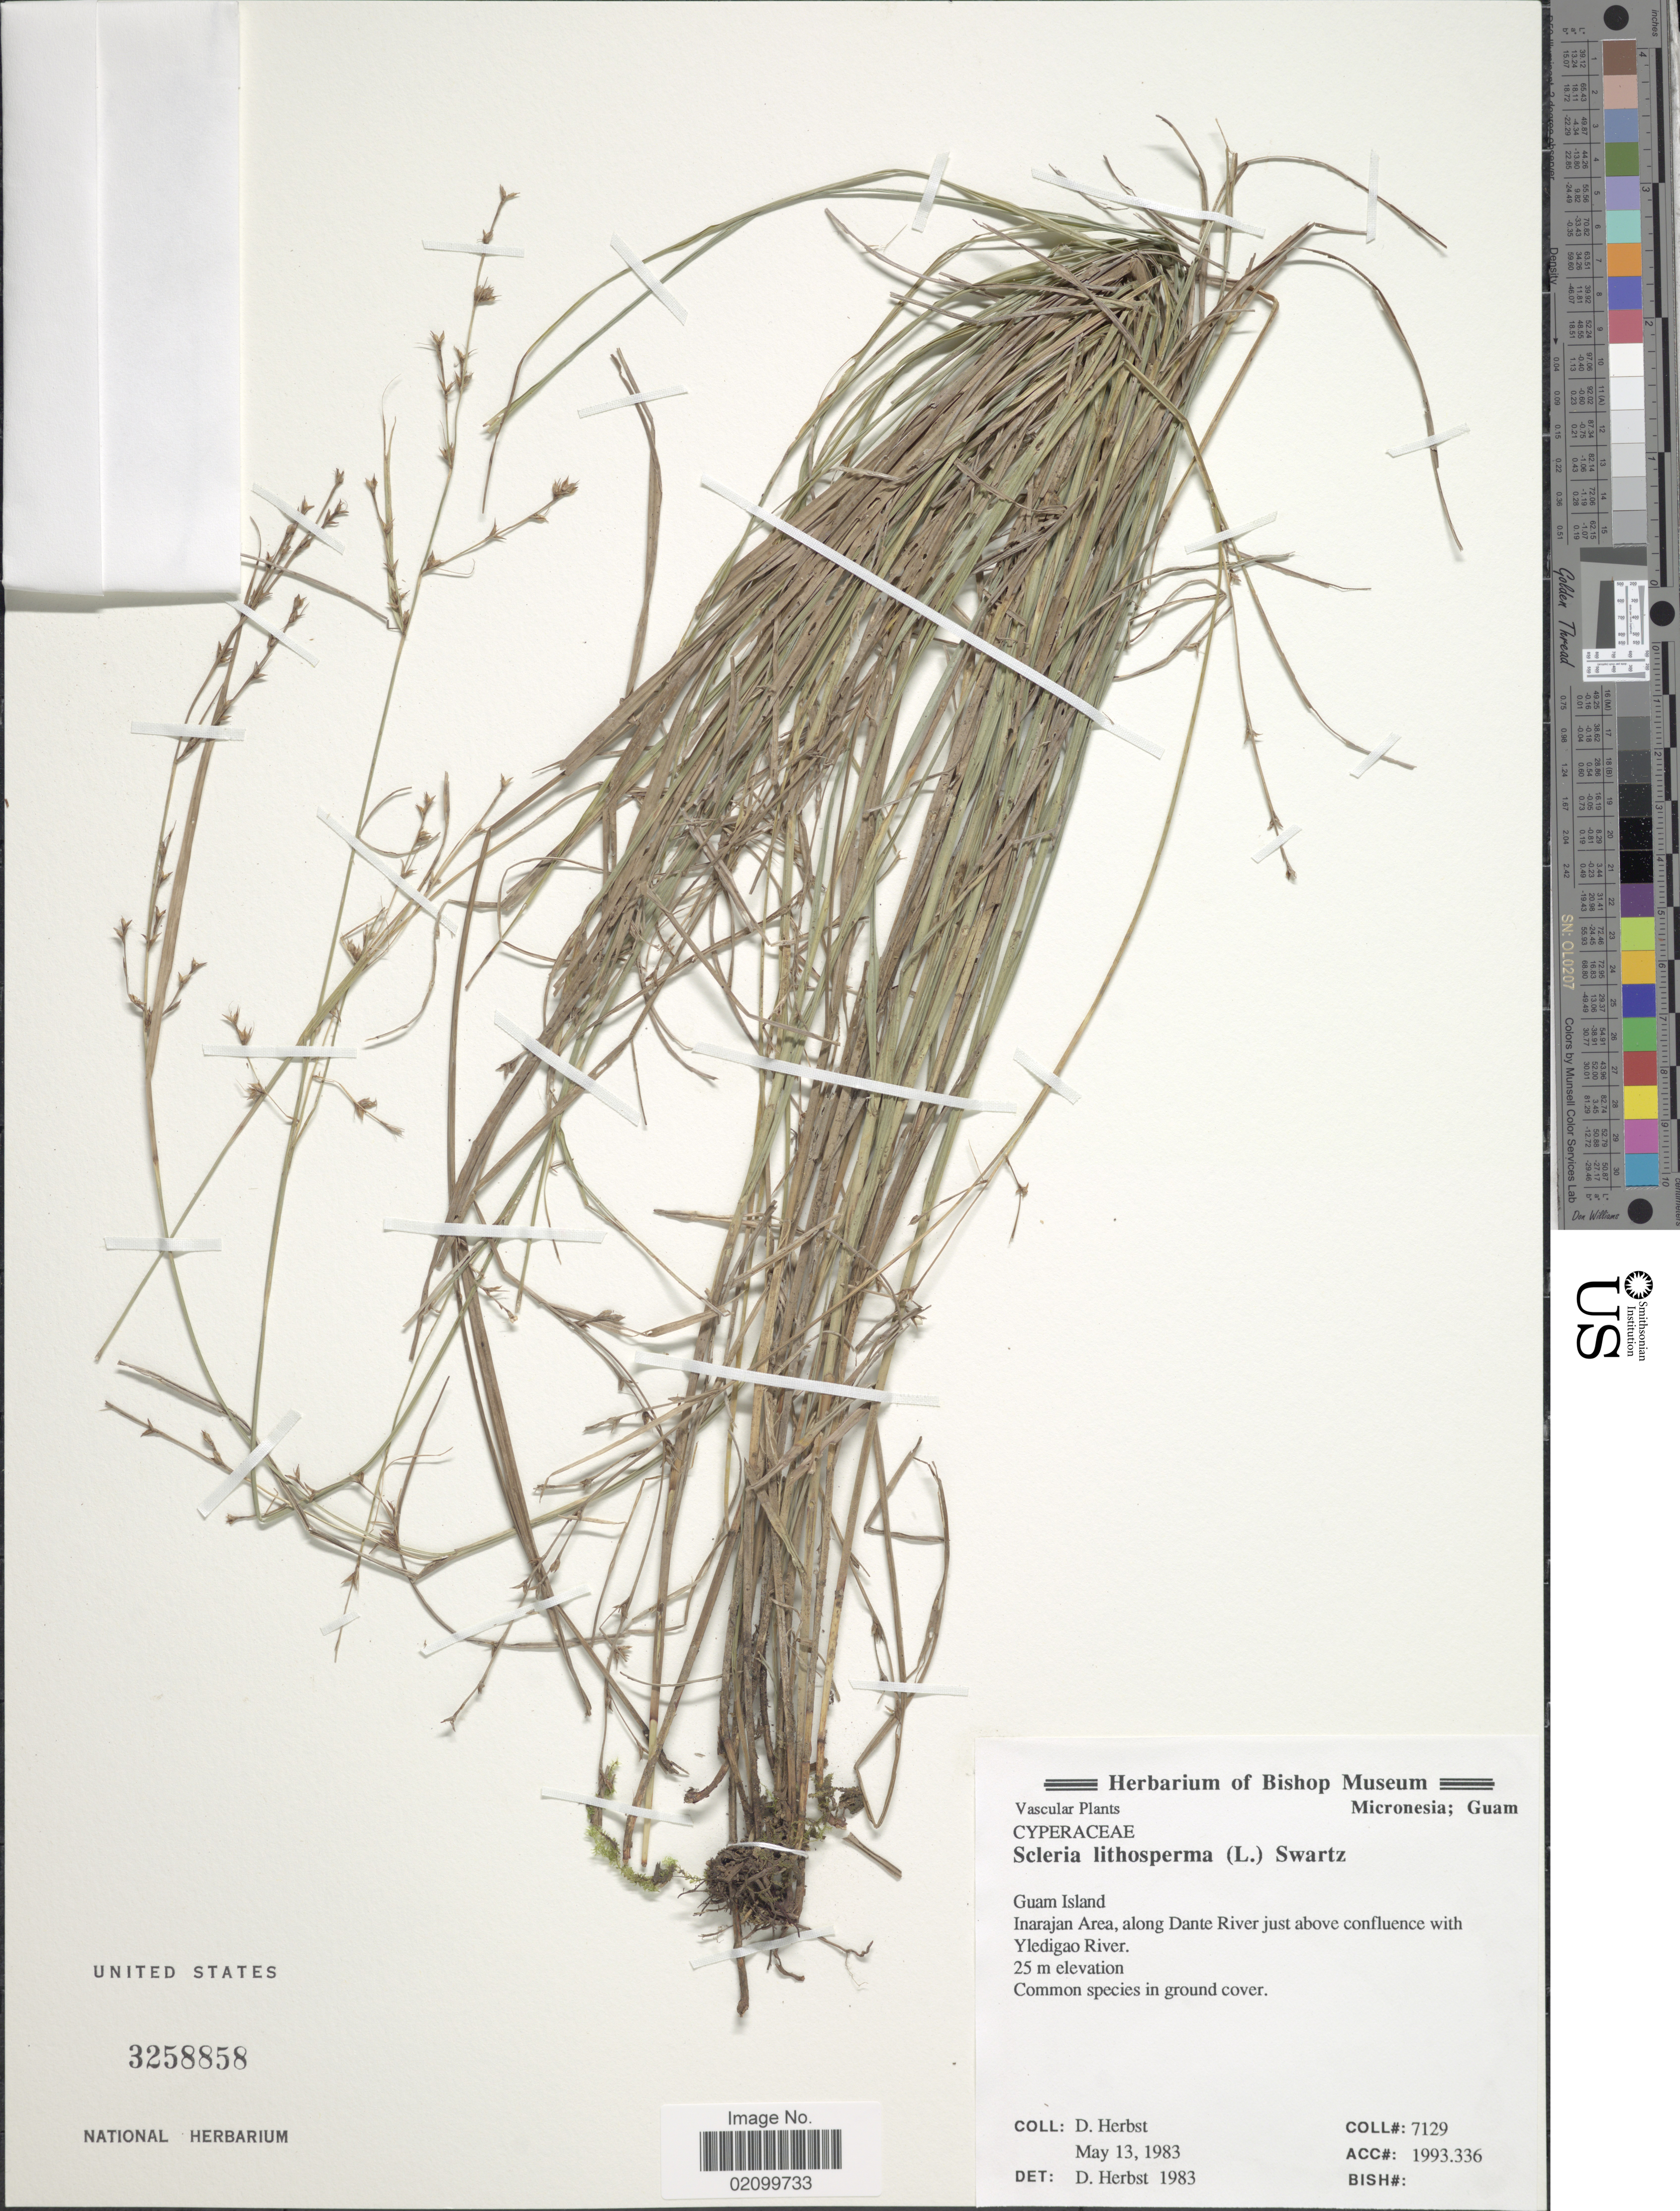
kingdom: Plantae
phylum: Tracheophyta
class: Liliopsida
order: Poales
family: Cyperaceae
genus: Scleria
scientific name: Scleria lithosperma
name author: (L.) Sw.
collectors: D. Herbst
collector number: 7129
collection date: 1983-05-13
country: Guam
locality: Micronesia; Guam. Guam Island. Inarajan Area, along Dante River just above confluence with Yledigao River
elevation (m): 25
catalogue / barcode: US 3258858